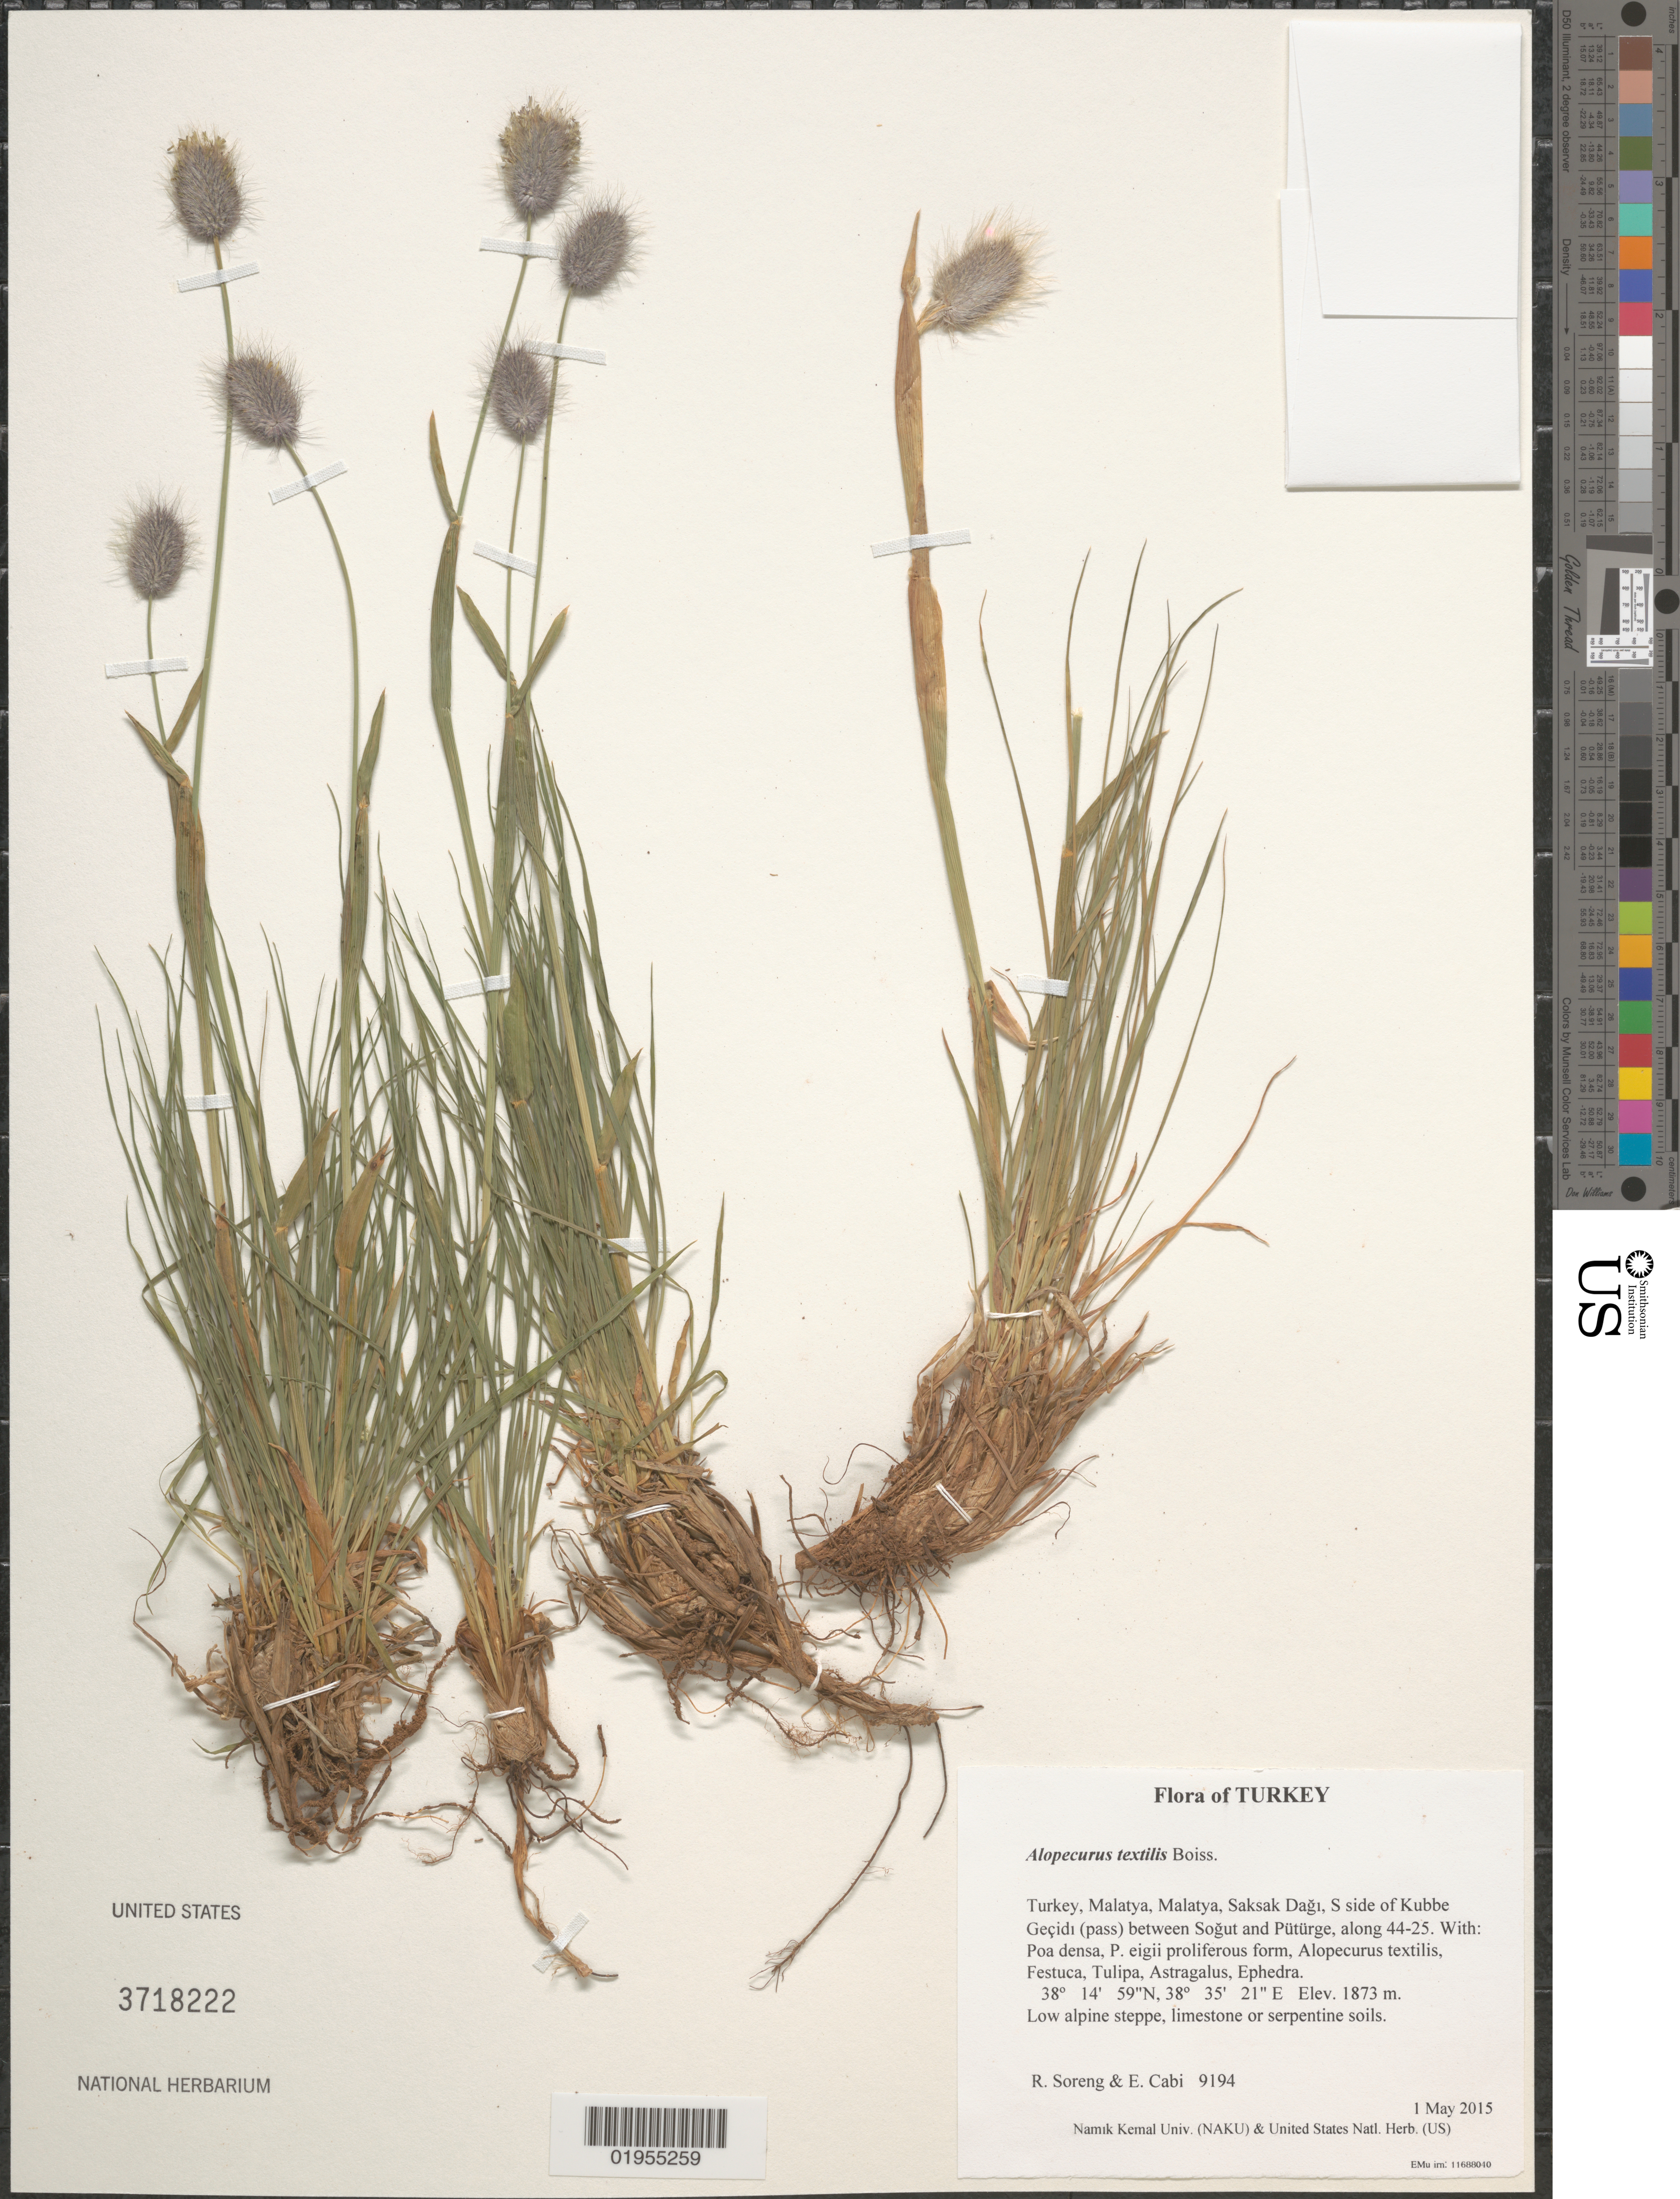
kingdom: Plantae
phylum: Tracheophyta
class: Liliopsida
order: Poales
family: Poaceae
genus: Alopecurus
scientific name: Alopecurus textilis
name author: Boiss.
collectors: R. J. Soreng & E. Cabi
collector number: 9194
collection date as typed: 2015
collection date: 2015-05-01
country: Turkey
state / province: Malatya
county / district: Malatya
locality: Saksak Dagi, S side of Kubbe Gecidi (pass) between Sogut and Puturge, along 44-25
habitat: Low alpine steppe, limestone or serpentine soils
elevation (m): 1873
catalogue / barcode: US 3718222